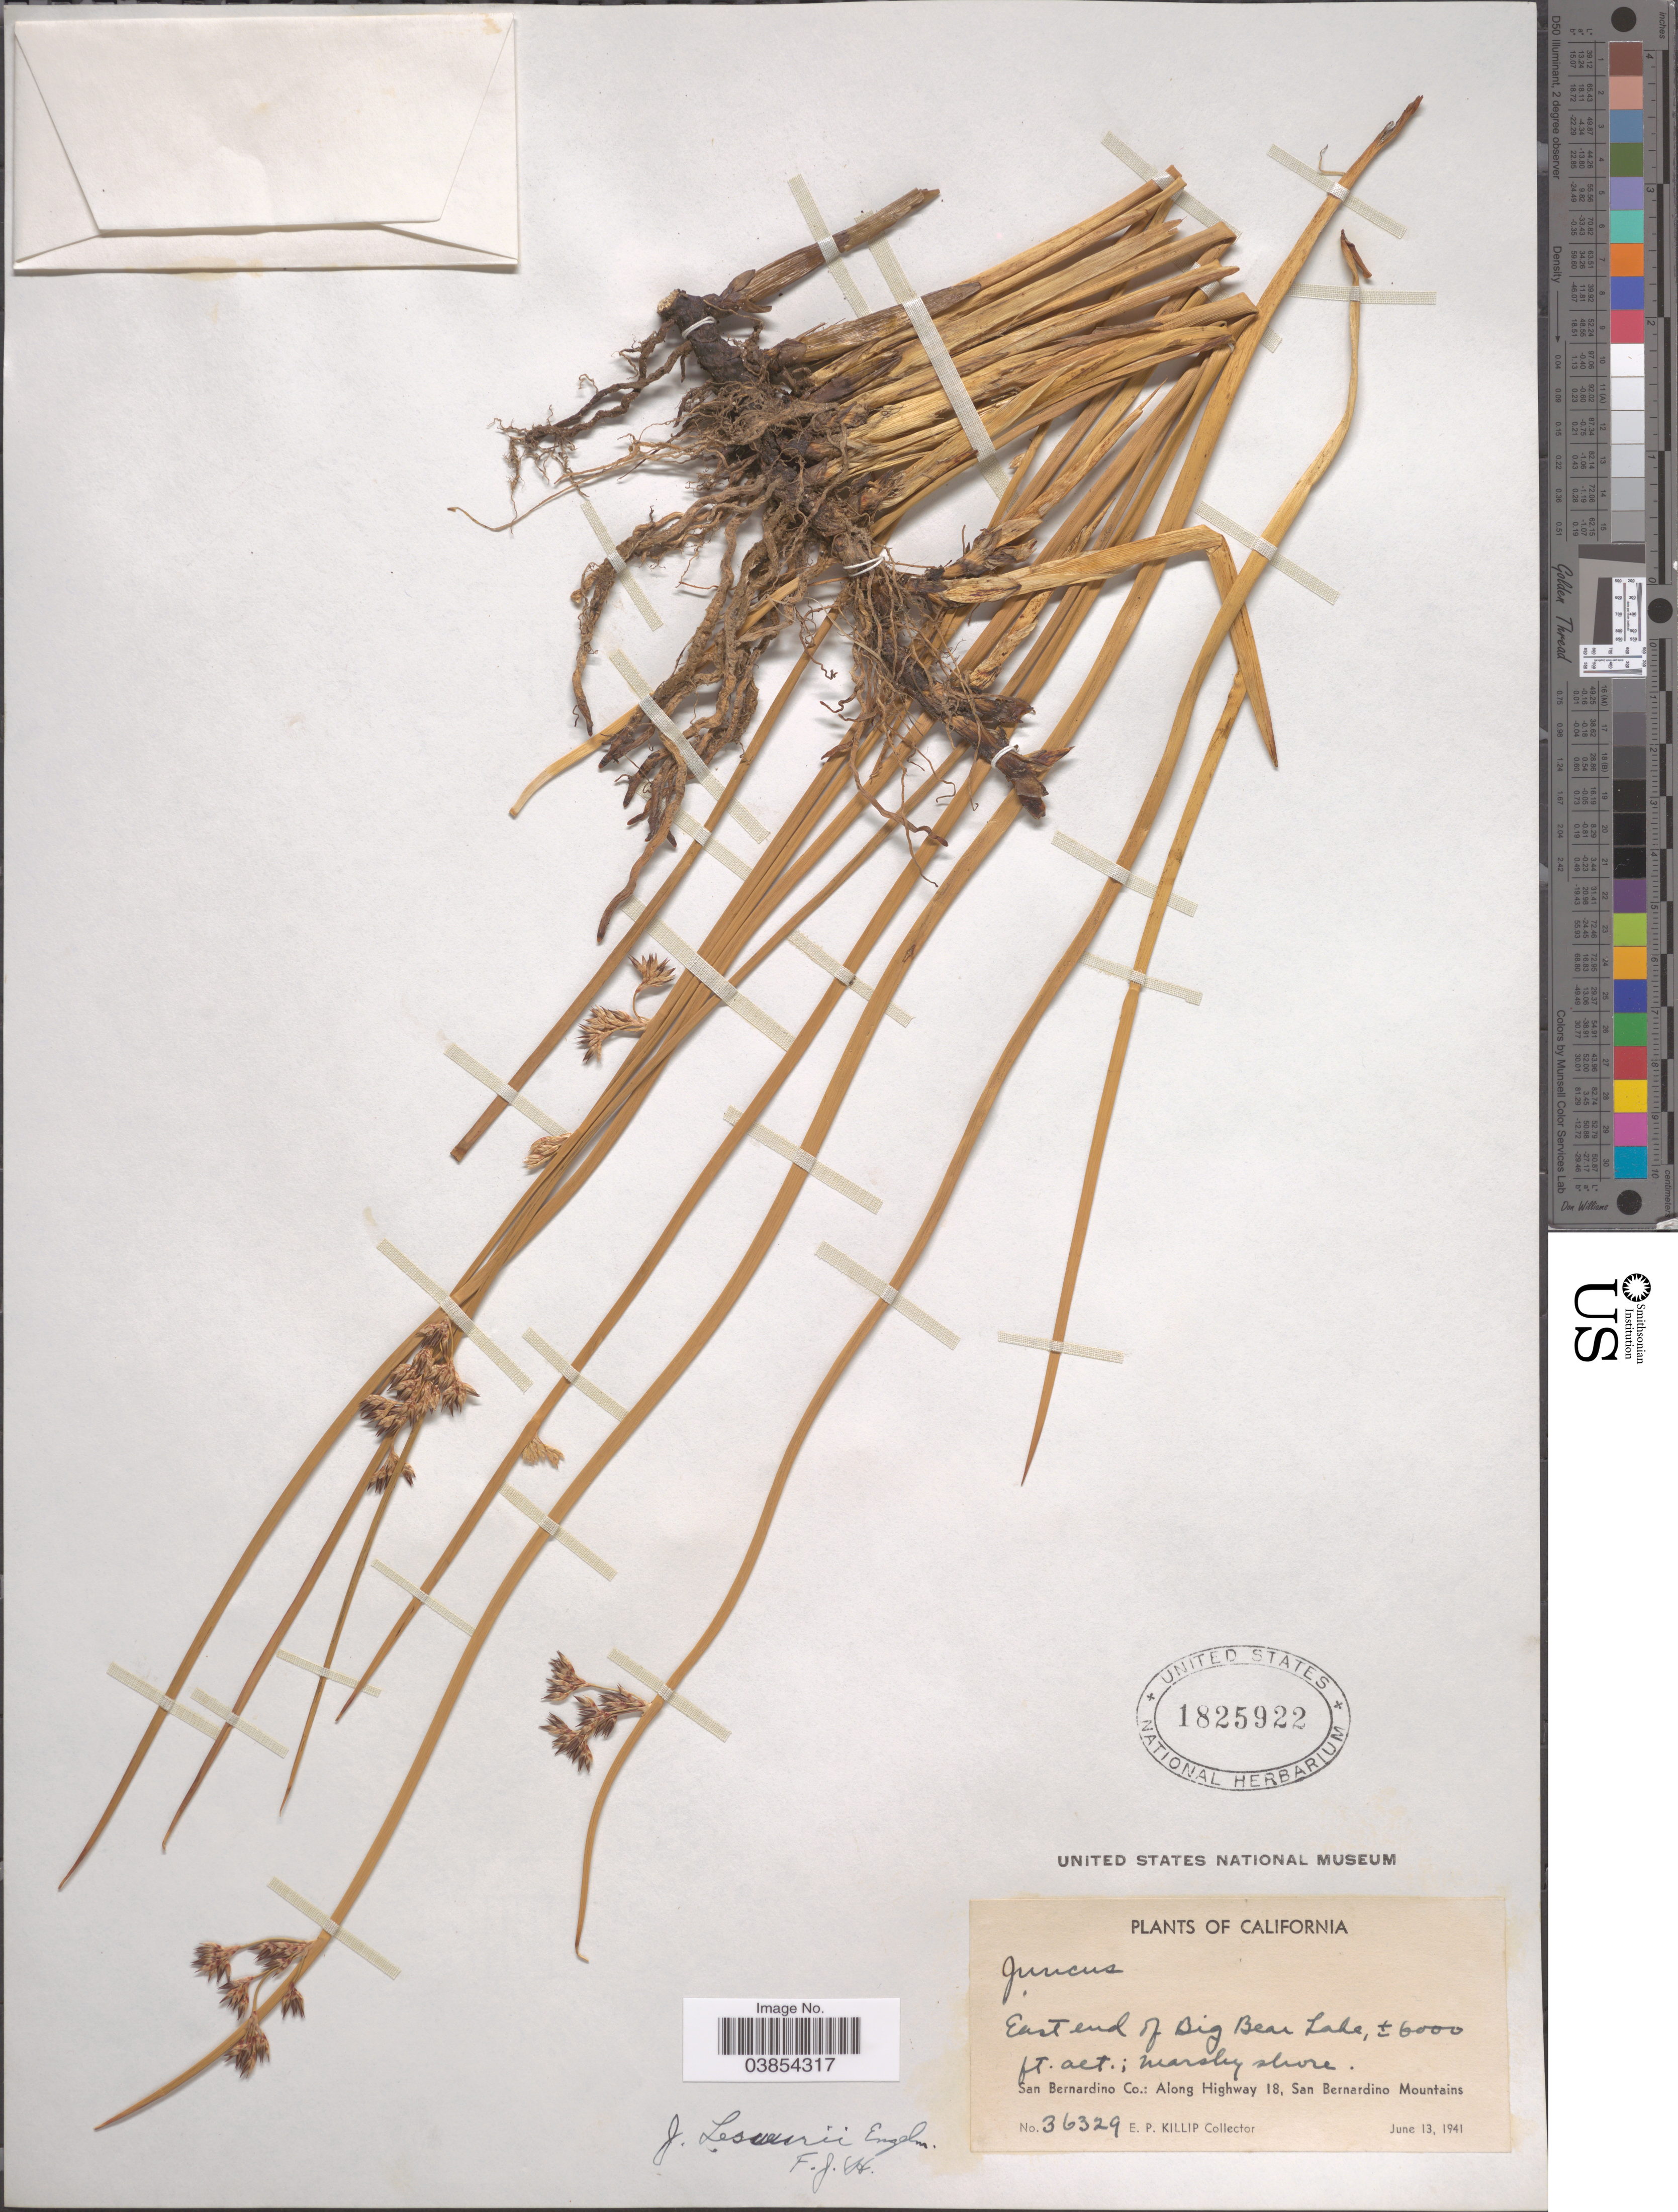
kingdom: Plantae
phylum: Tracheophyta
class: Liliopsida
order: Poales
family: Juncaceae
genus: Juncus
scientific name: Juncus lesueurii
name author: Bol.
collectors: E. P. Killip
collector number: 36329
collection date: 1941-06-13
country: United States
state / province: California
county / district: San Bernardino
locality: East end of Big Bear Lake. San Bernardino Co.: Along Highway 18, San Bernardino Mountains.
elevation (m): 1829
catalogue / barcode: US 1825922